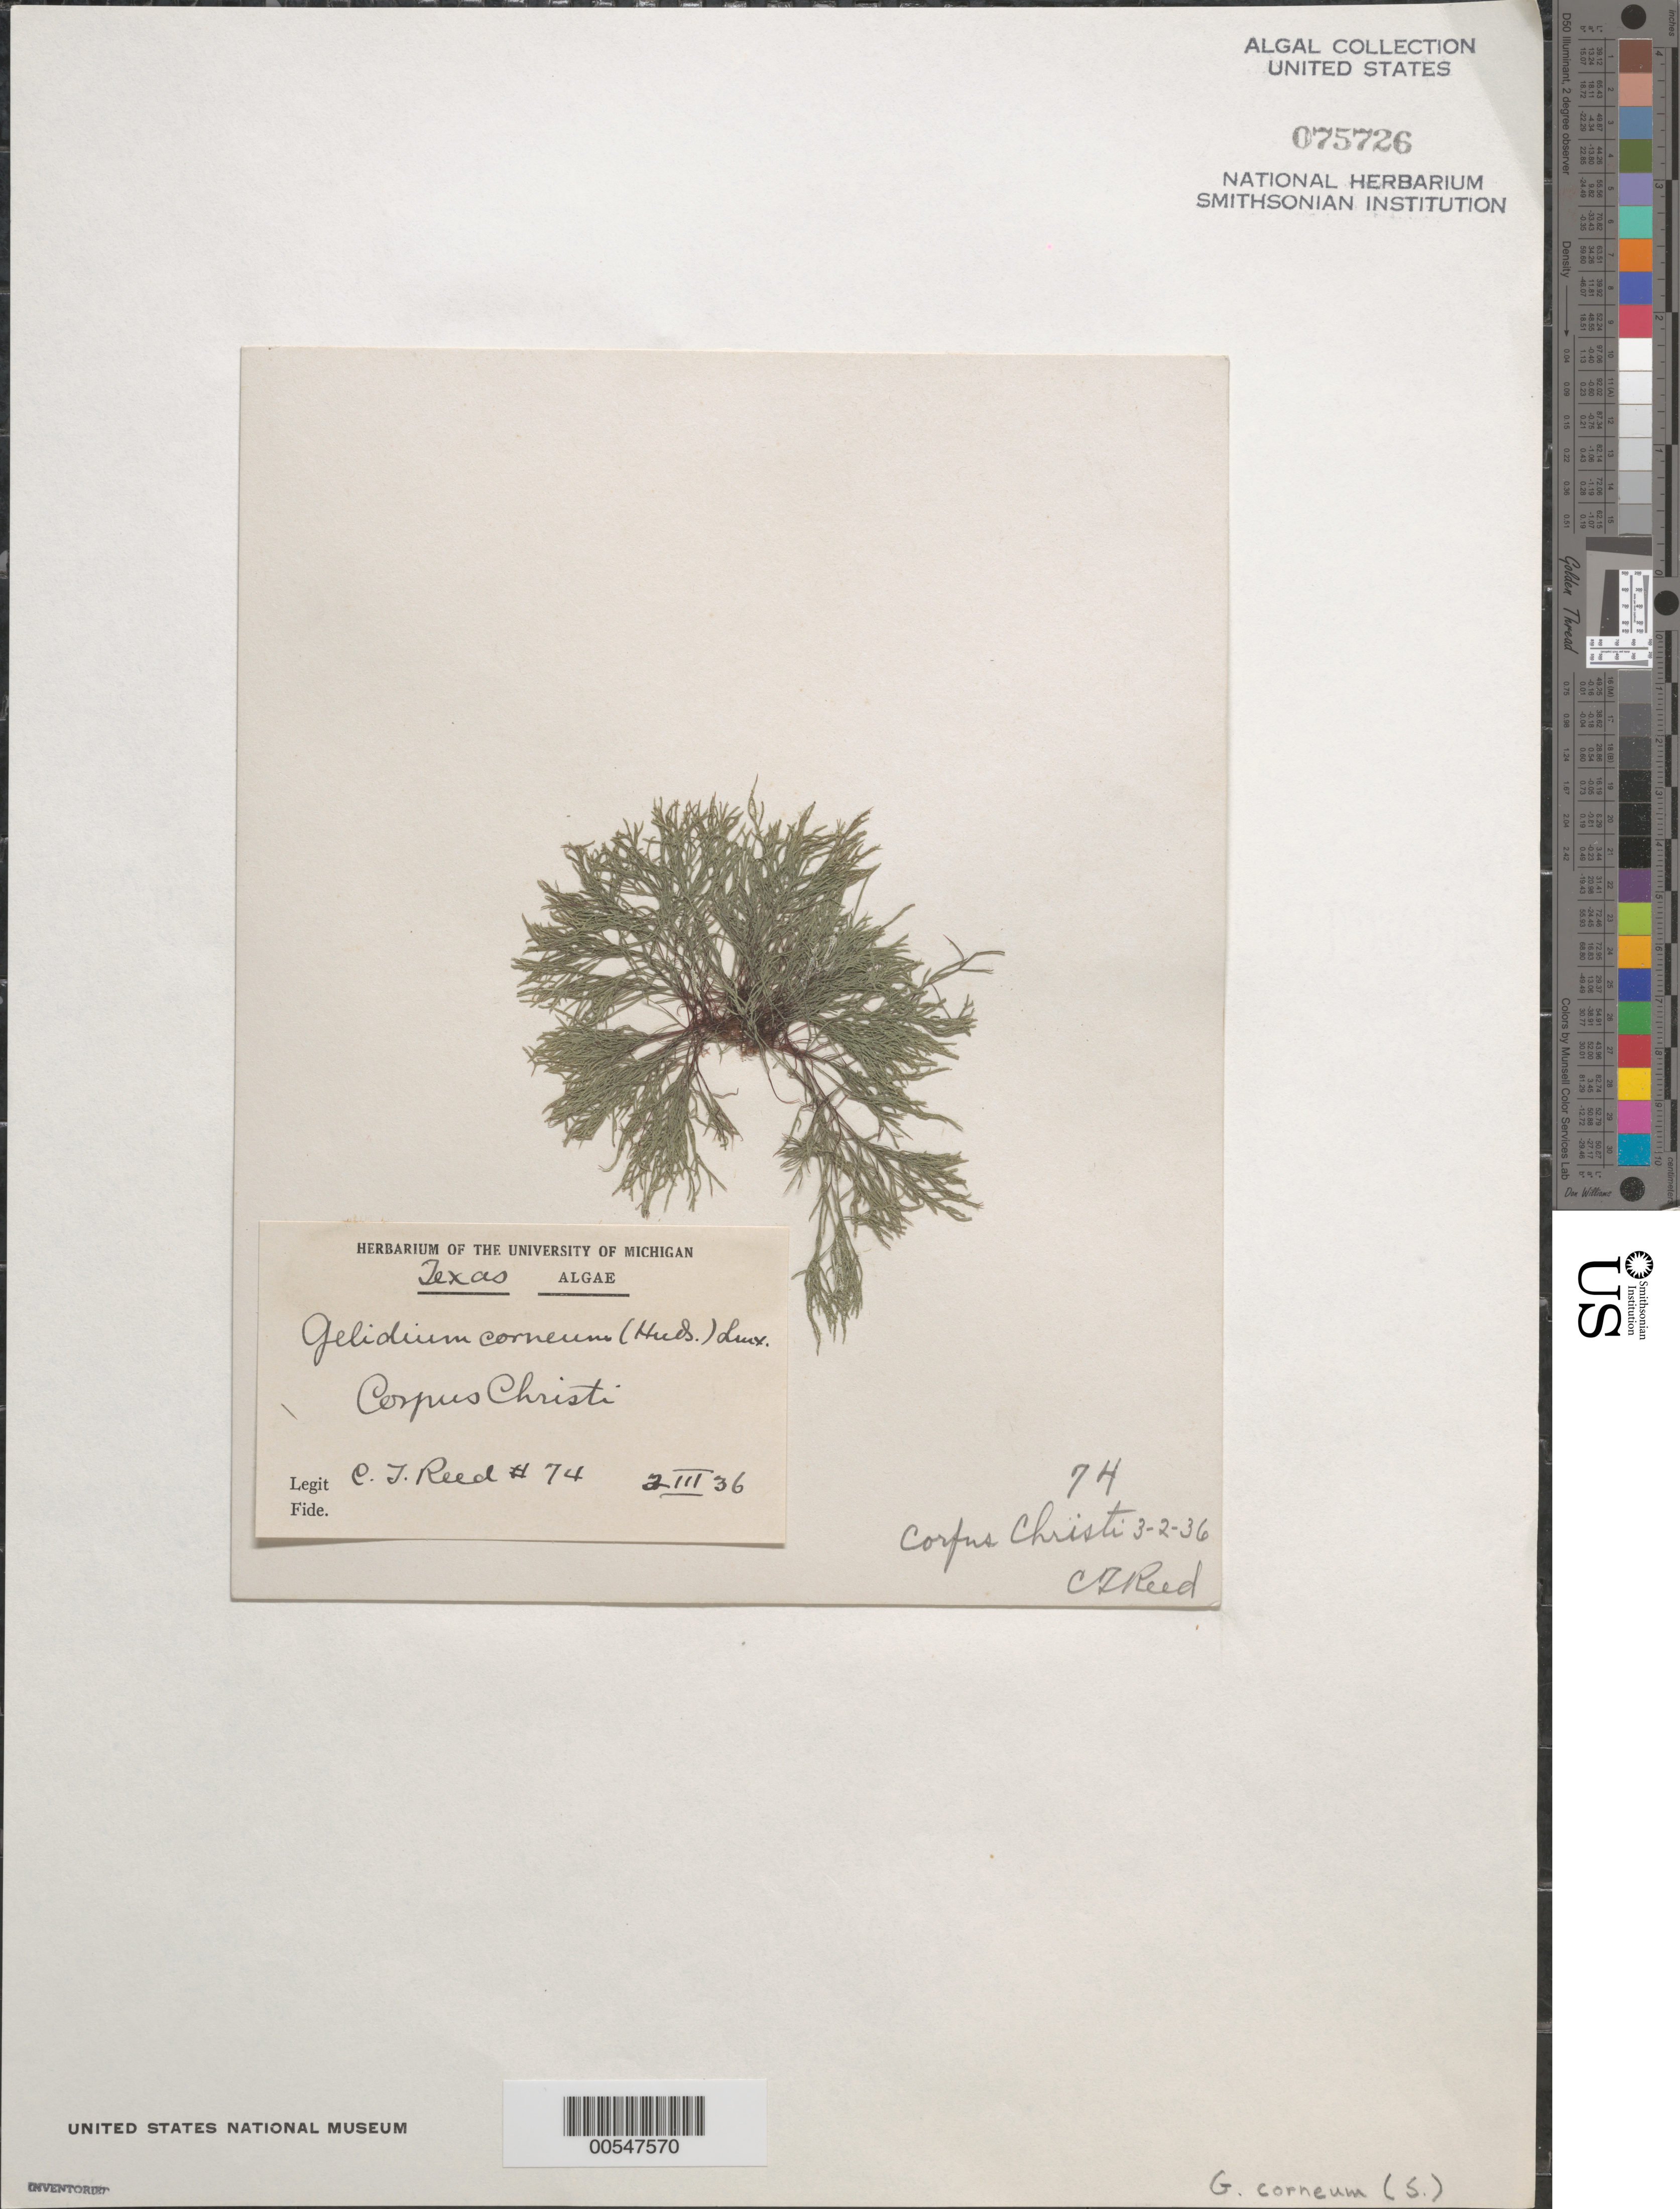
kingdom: Plantae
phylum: Rhodophyta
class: Florideophyceae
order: Gelidiales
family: Gelidiaceae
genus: Gelidium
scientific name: Gelidium corneum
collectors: C. Reed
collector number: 74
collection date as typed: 02 Mar 1936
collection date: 1936-03-02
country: United States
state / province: Texas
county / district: Nueces County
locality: Corpus Christi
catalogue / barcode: US 75726